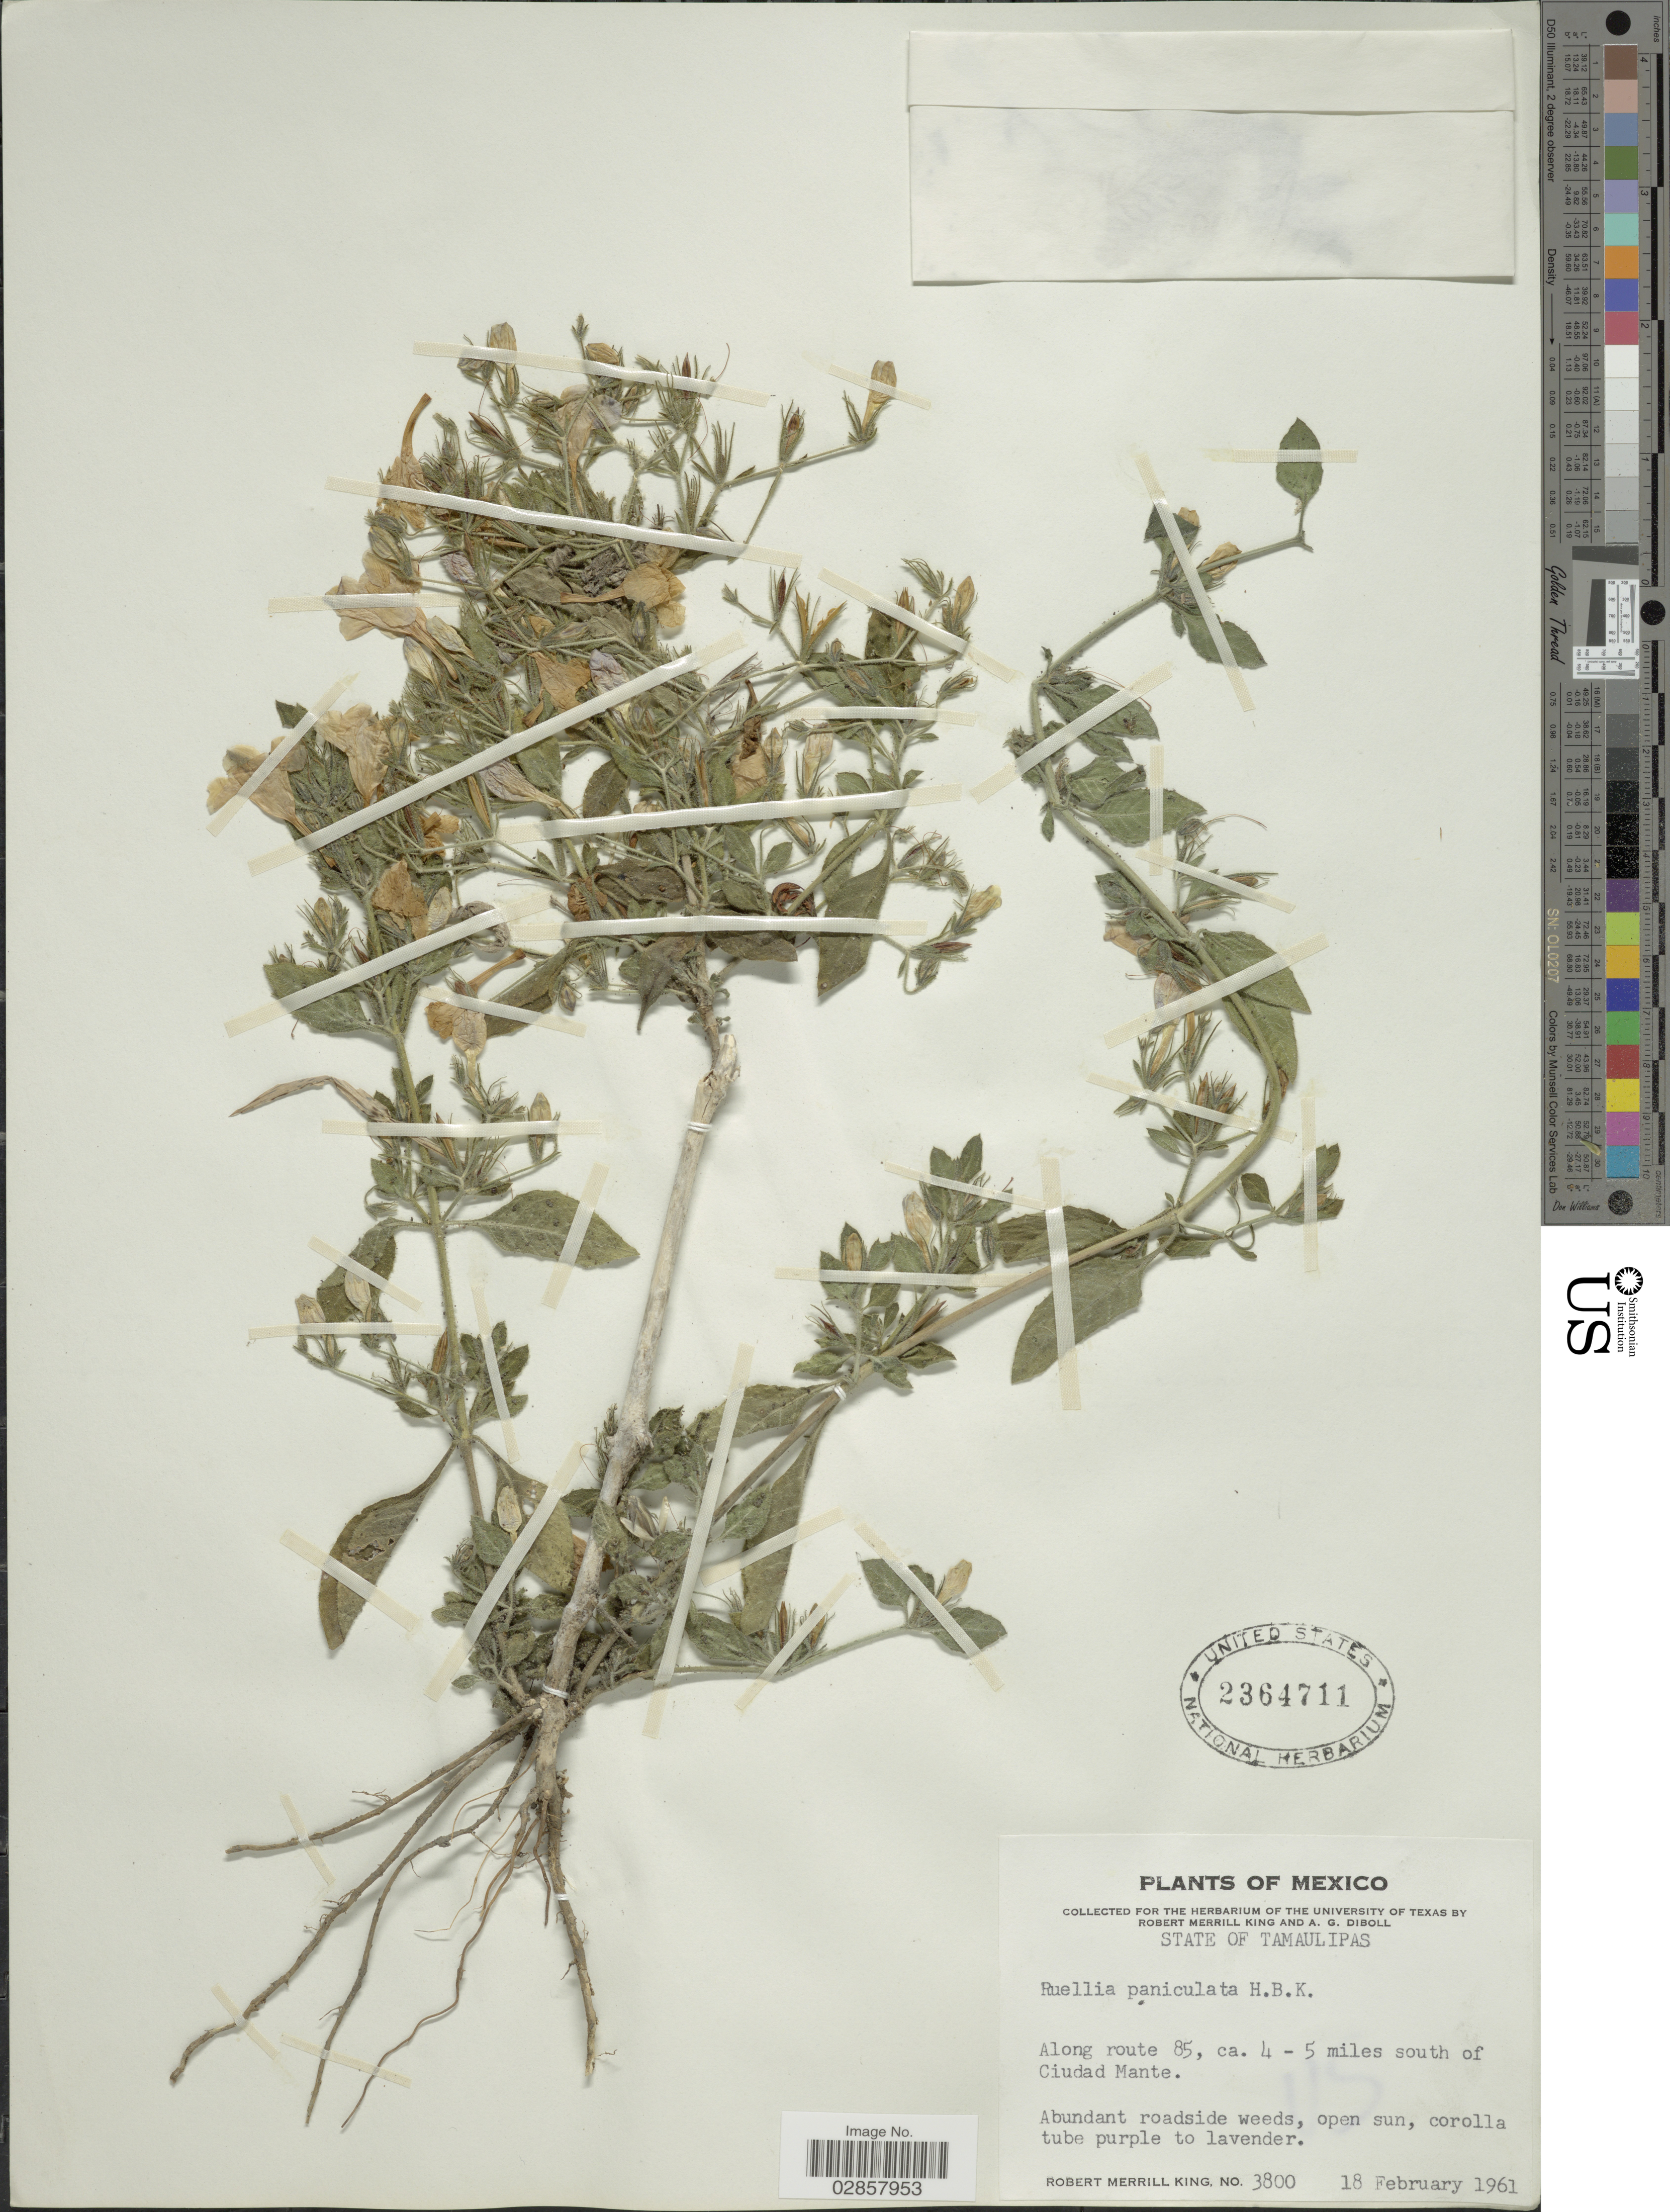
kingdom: Plantae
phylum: Tracheophyta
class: Magnoliopsida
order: Lamiales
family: Acanthaceae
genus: Ruellia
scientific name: Ruellia paniculata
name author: L.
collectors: R. M. King & A. Diboll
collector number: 3800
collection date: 1961-02-18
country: Mexico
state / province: Tamaulipas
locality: Along route 85, ca. 4-5 miles south of Ciudad Mante.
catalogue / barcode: US 2364711